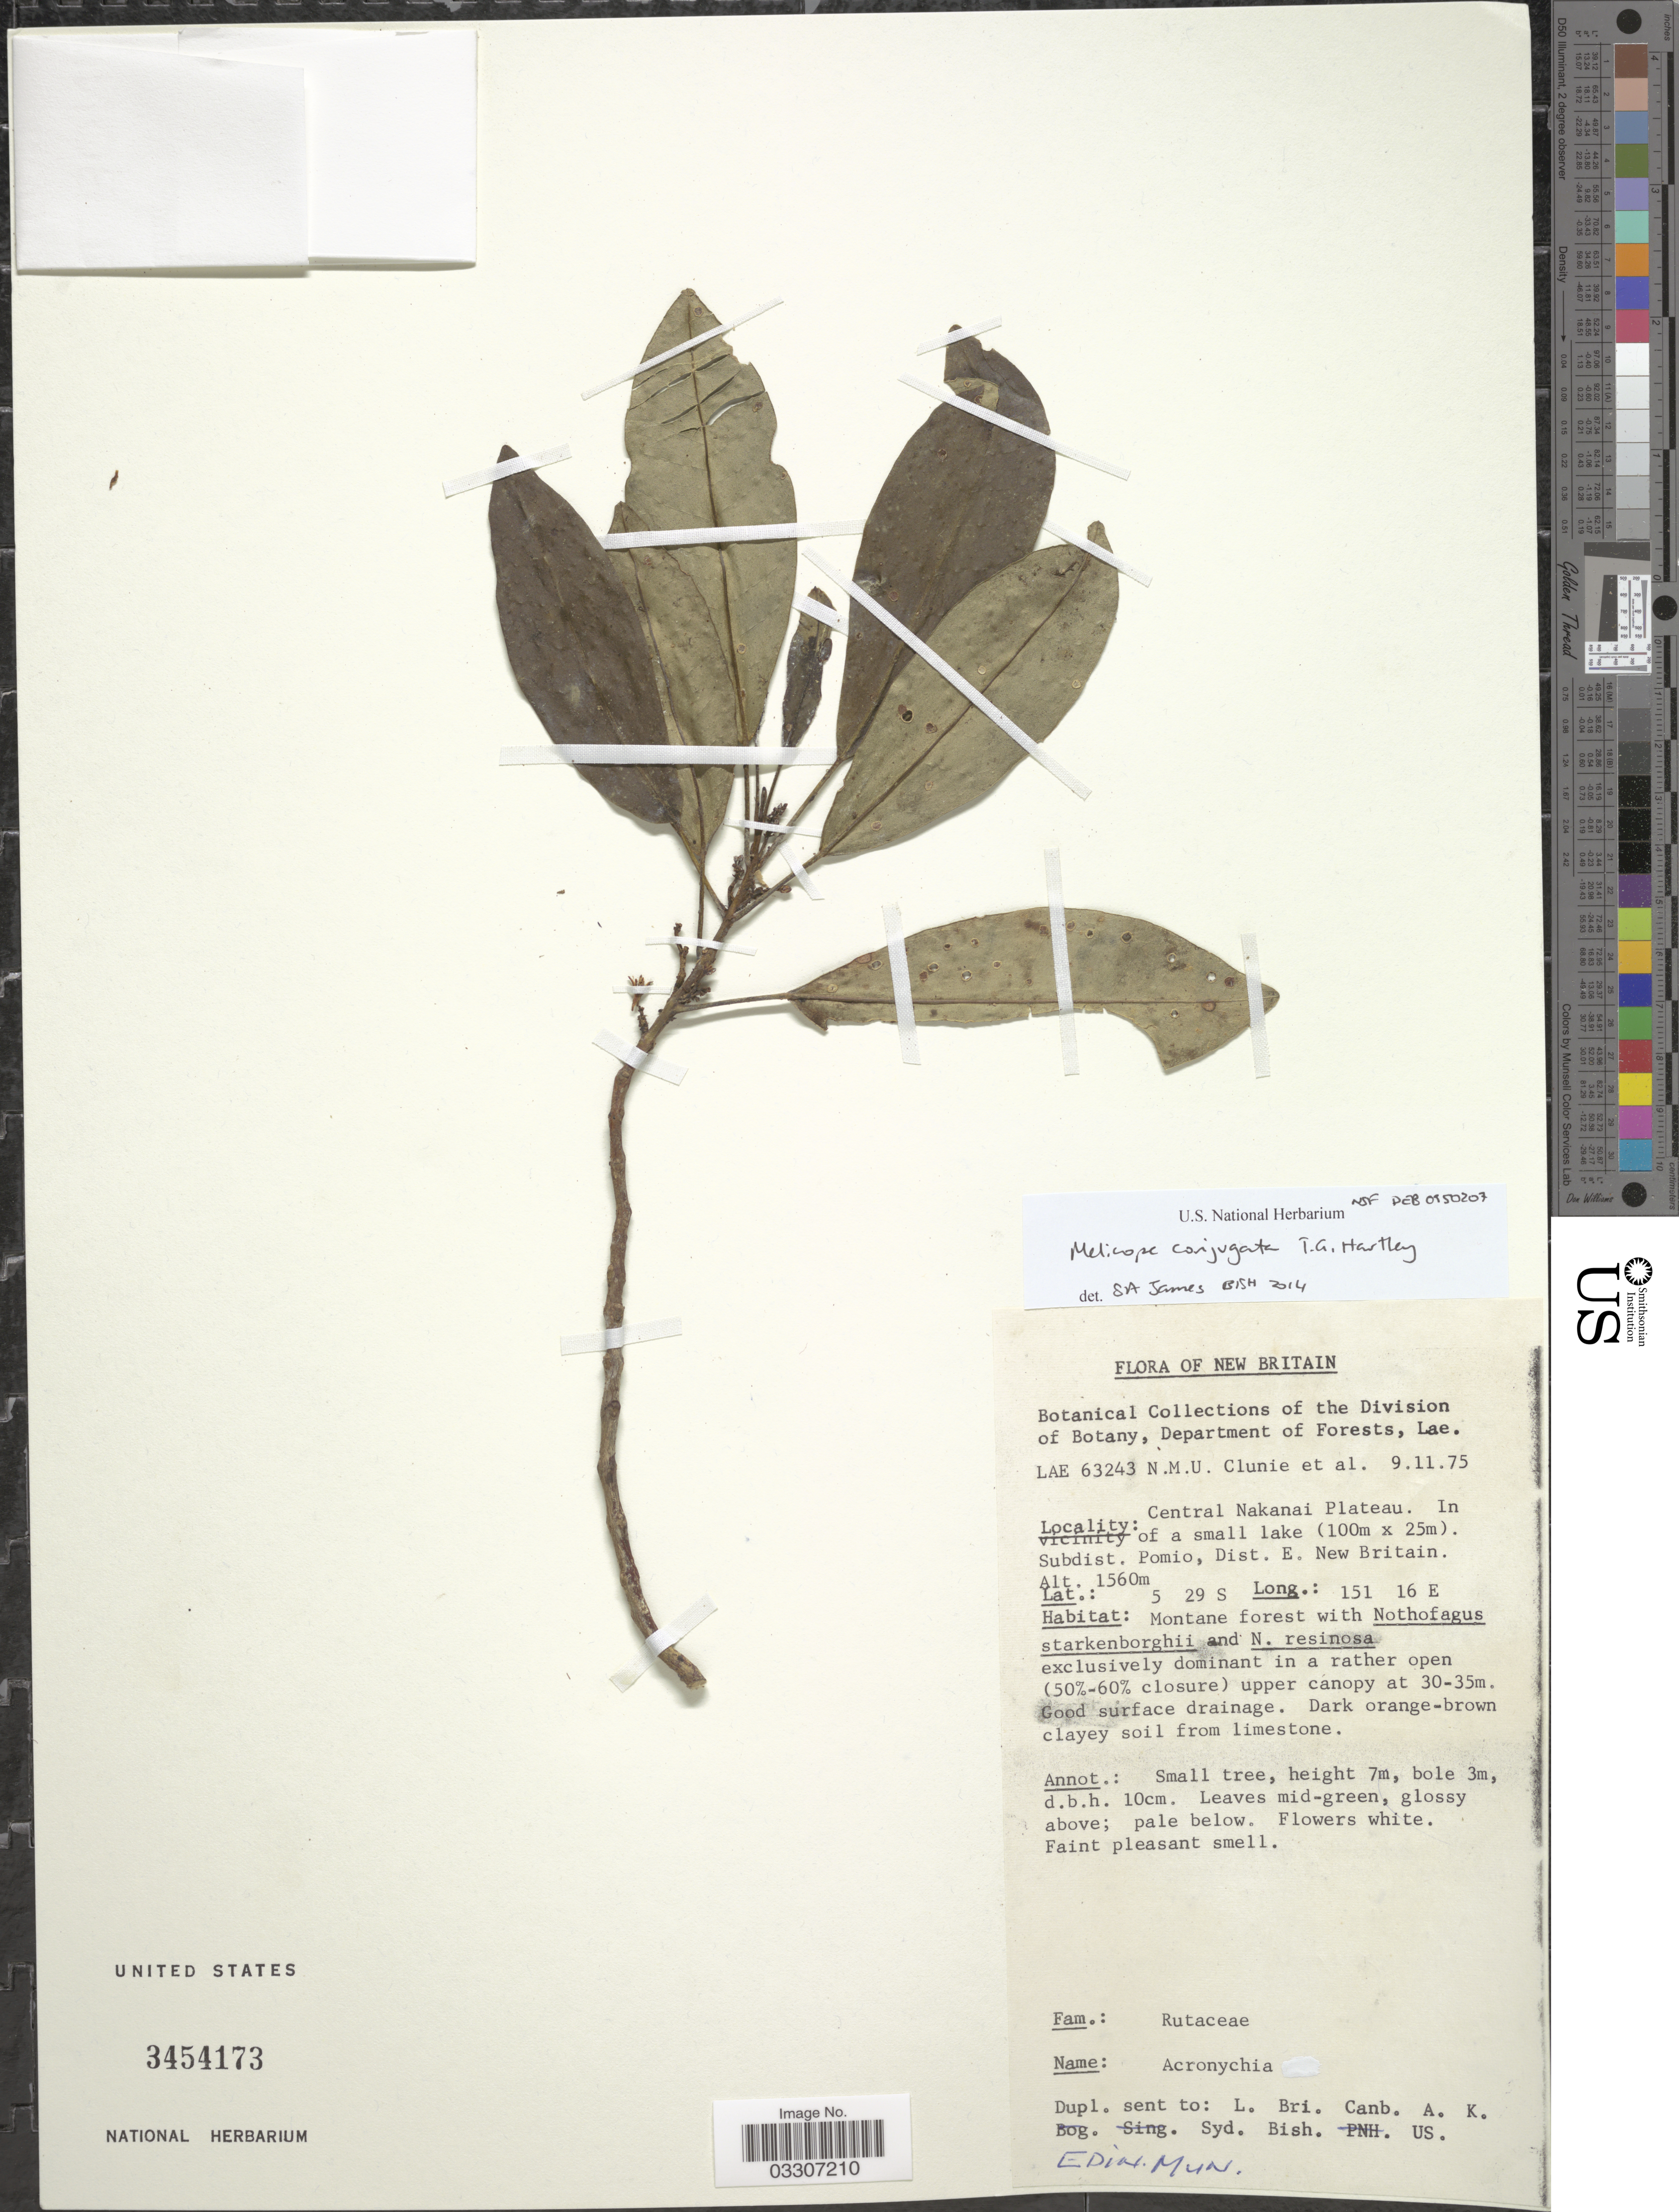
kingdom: Plantae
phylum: Tracheophyta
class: Magnoliopsida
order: Sapindales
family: Rutaceae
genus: Melicope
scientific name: Melicope conjugata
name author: T.G. Hartley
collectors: N.M.U. Clunie & et al.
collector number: LAE 63243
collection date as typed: Transcribed d/m/y: 9/11/75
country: Papua New Guinea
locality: New Britain. Central Nakanai Plateau. In vicinity of a small lake. Subdist. Pomio, Dist. E. New Britain.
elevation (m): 1560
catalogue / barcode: US 3454173